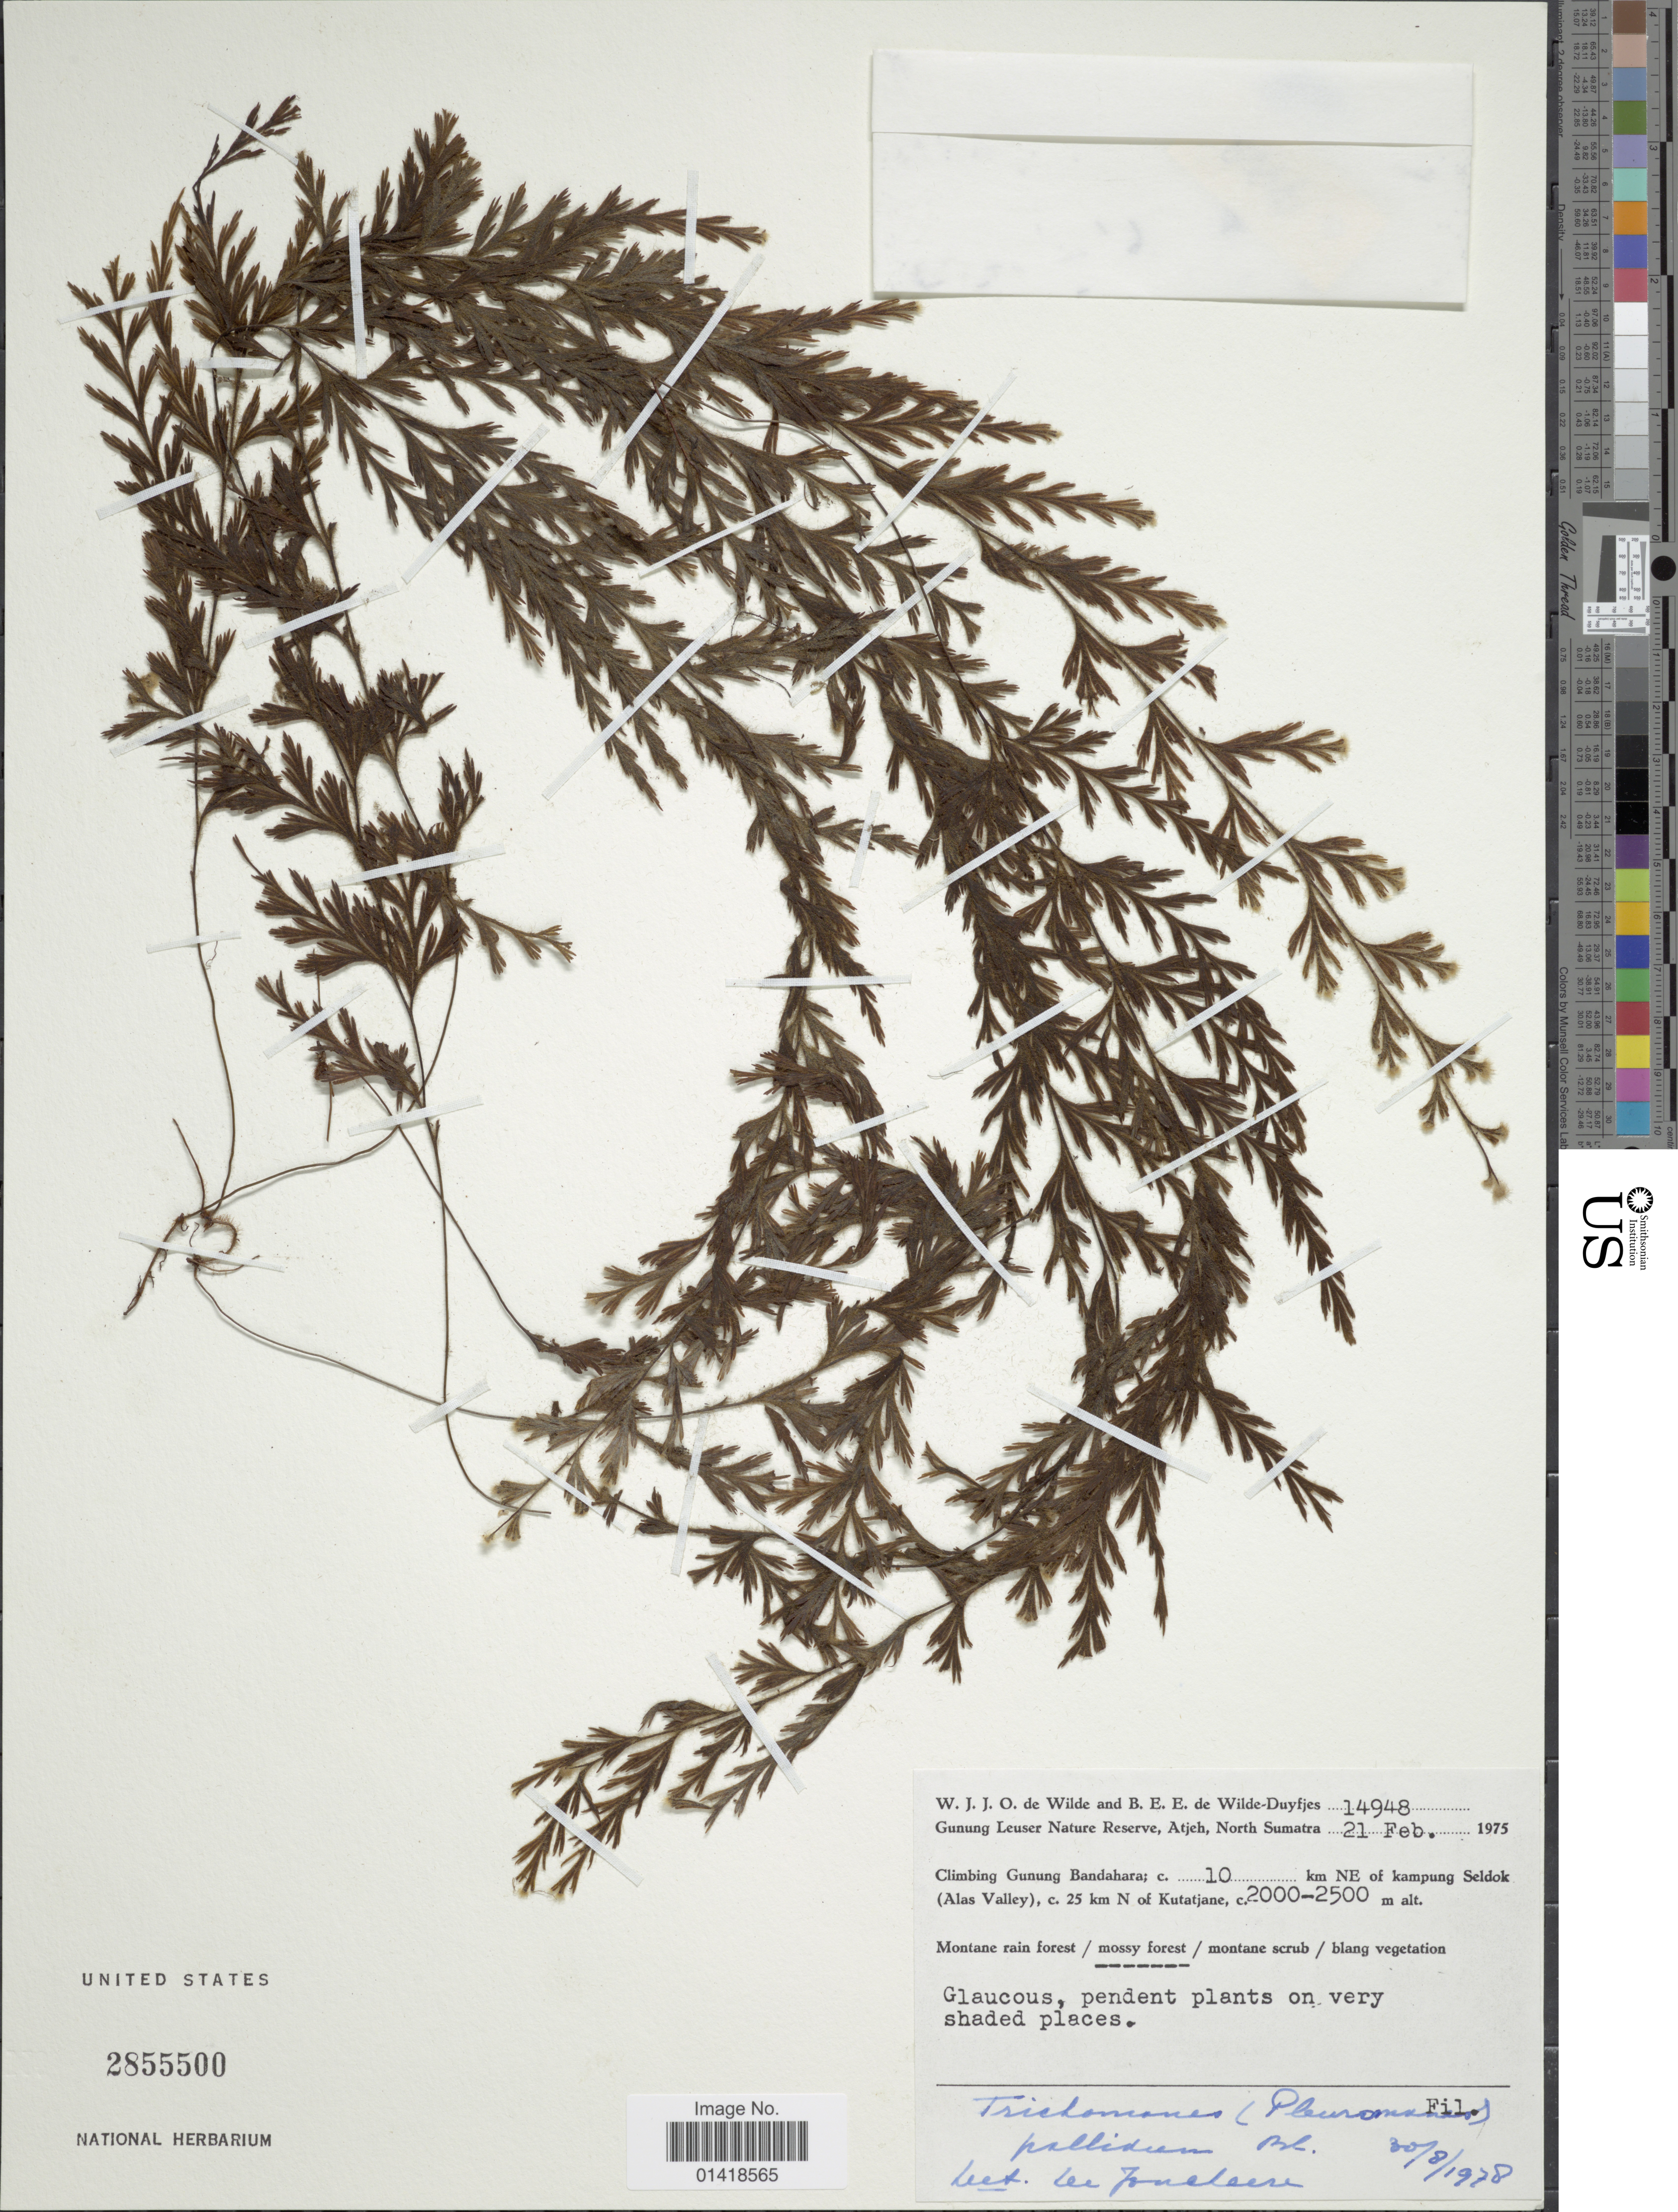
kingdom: Plantae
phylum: Tracheophyta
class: Polypodiopsida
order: Hymenophyllales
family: Hymenophyllaceae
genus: Hymenophyllum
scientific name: Hymenophyllum pallidum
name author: (Blume) Ebihara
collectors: W. J. de Wilde & B. E. de Wilde-Duyfjes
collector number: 14948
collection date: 1975-02-21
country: Indonesia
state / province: Sumatra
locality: Gunung Leuser Nature Reserve, Atjeh. North Sumatra. Climbing Gunung Bandahara; 10 km NE of kampung Seldok (Alas Valley), 25 km N of Kutatjane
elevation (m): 2000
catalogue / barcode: US 2855500